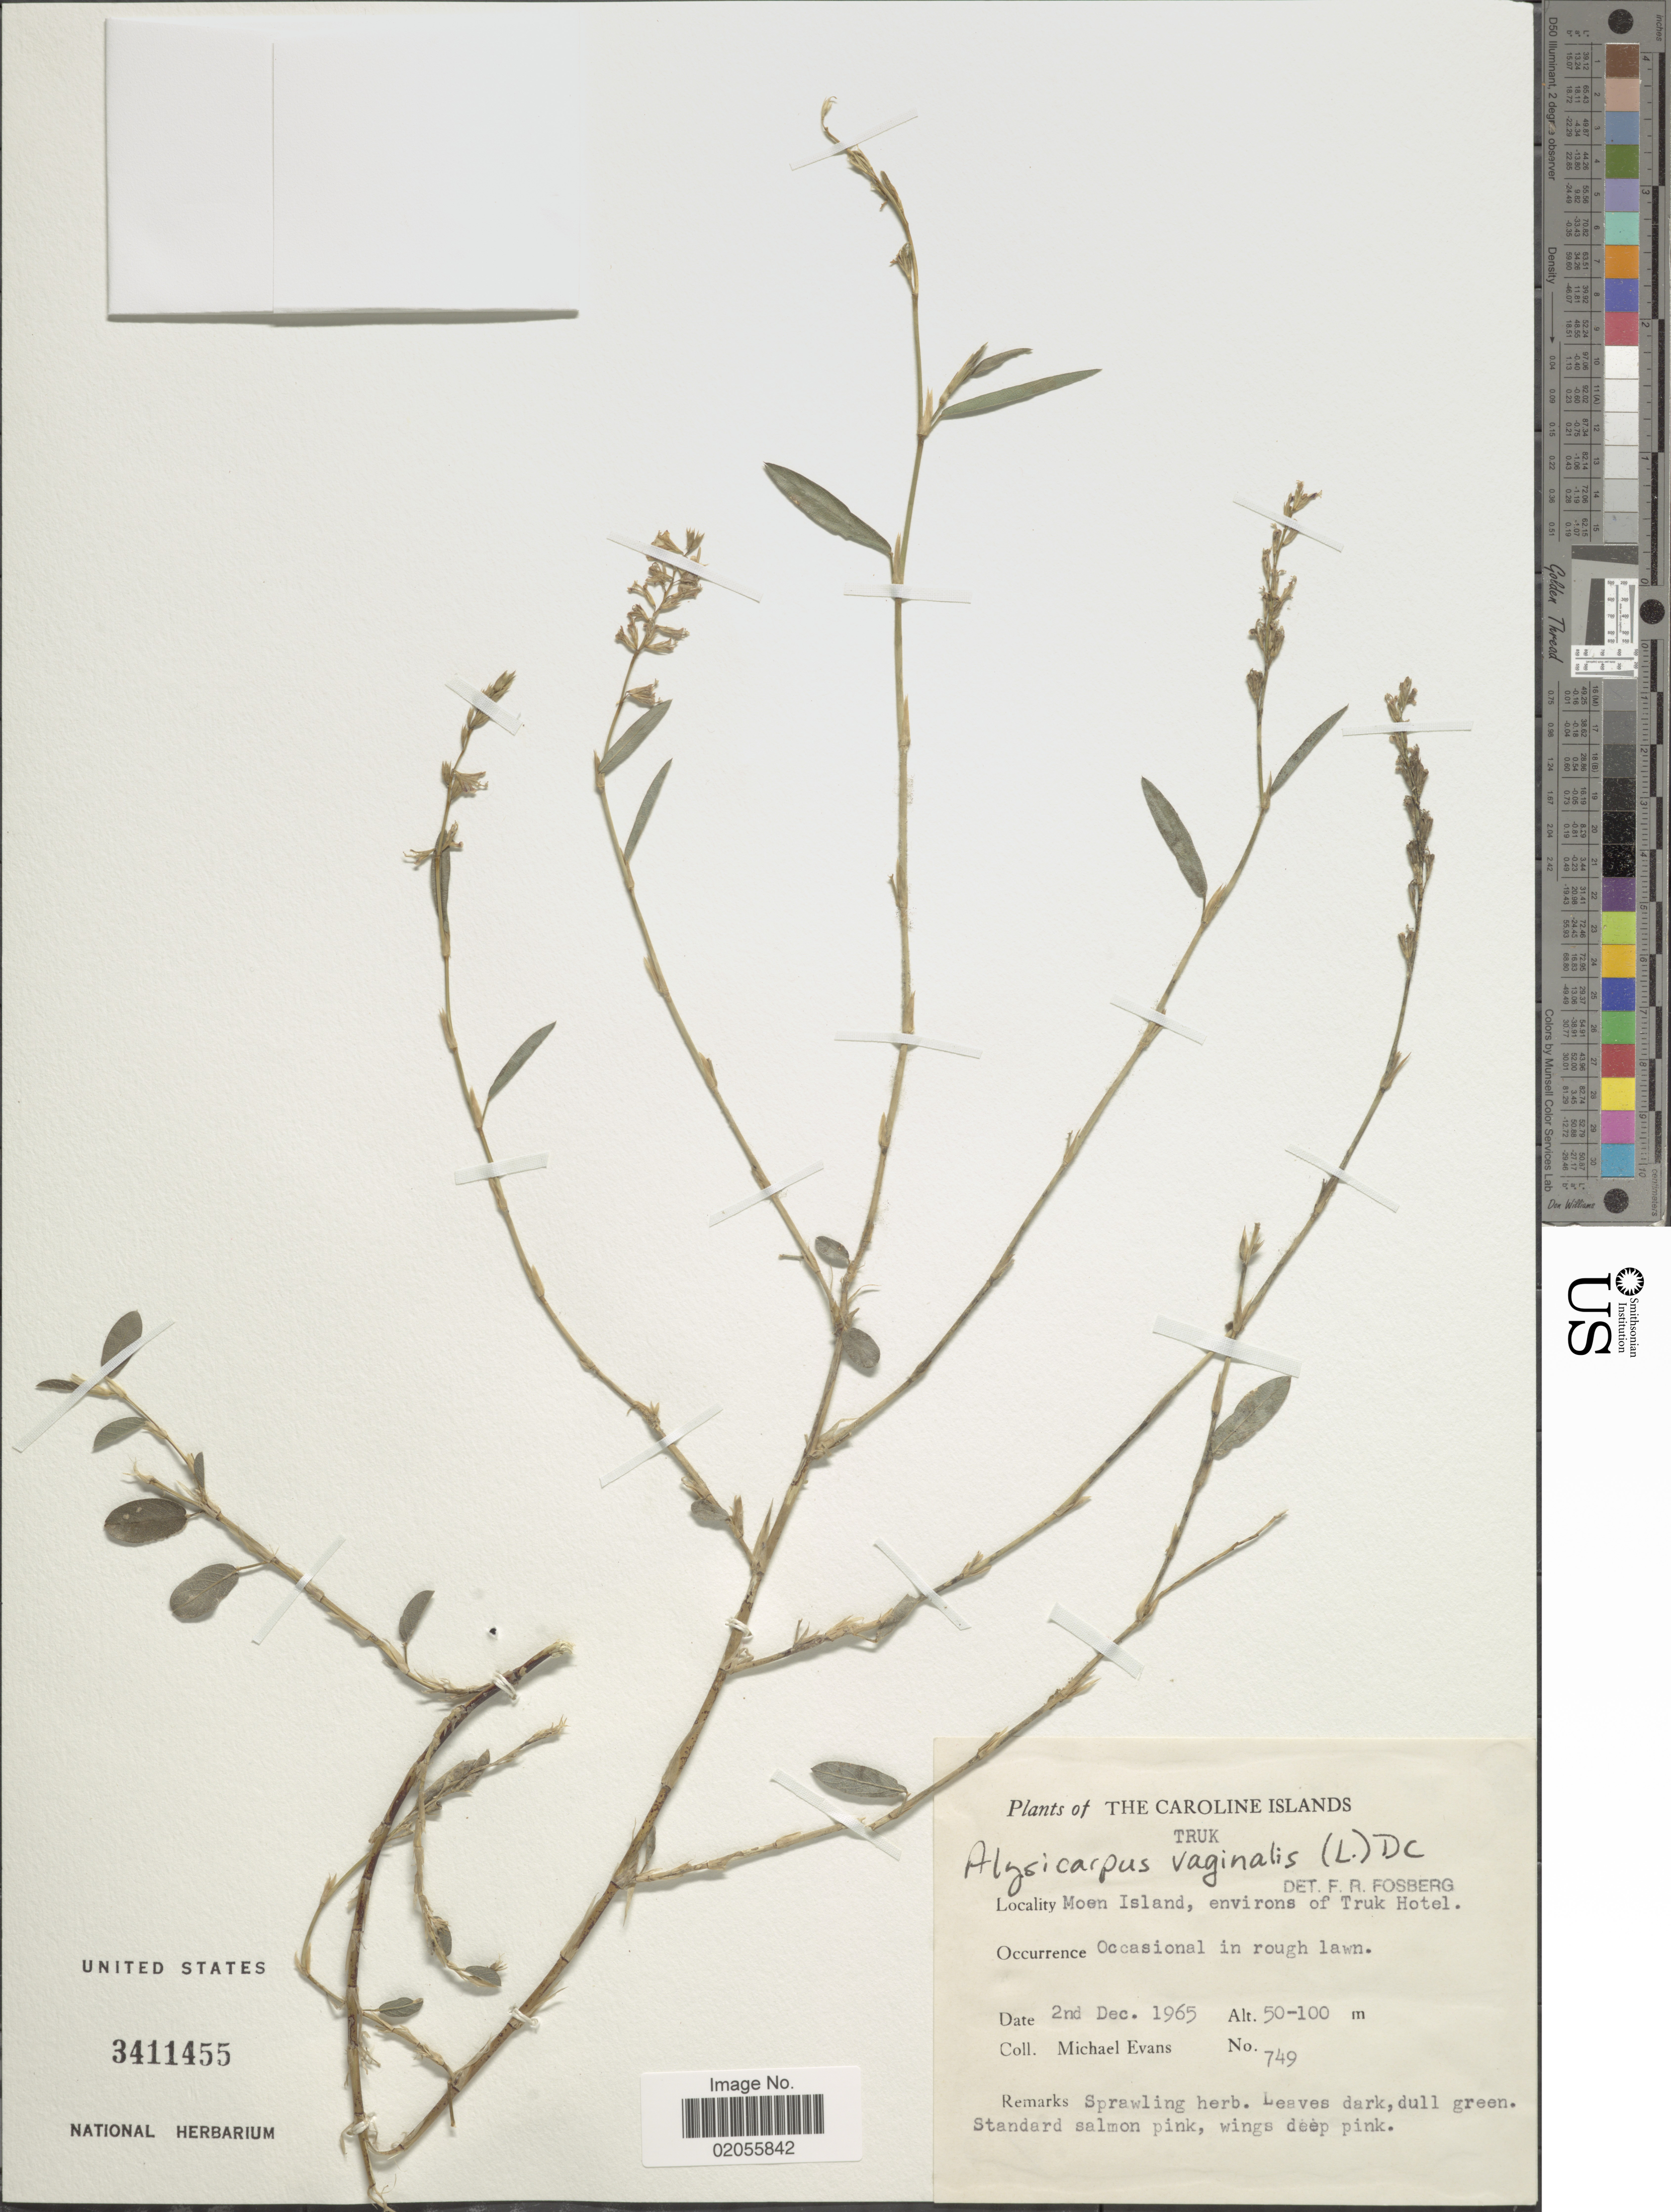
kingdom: Plantae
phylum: Tracheophyta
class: Magnoliopsida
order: Fabales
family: Fabaceae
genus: Alysicarpus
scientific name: Alysicarpus vaginalis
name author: (L.) DC.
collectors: M. Evans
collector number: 749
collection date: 1965-12-02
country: Micronesia, Federated States of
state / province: Truk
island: Moen [Wono]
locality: The Caroline Islands, Moen Island, environs of Truk Hotel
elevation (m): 50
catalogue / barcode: US 3411455